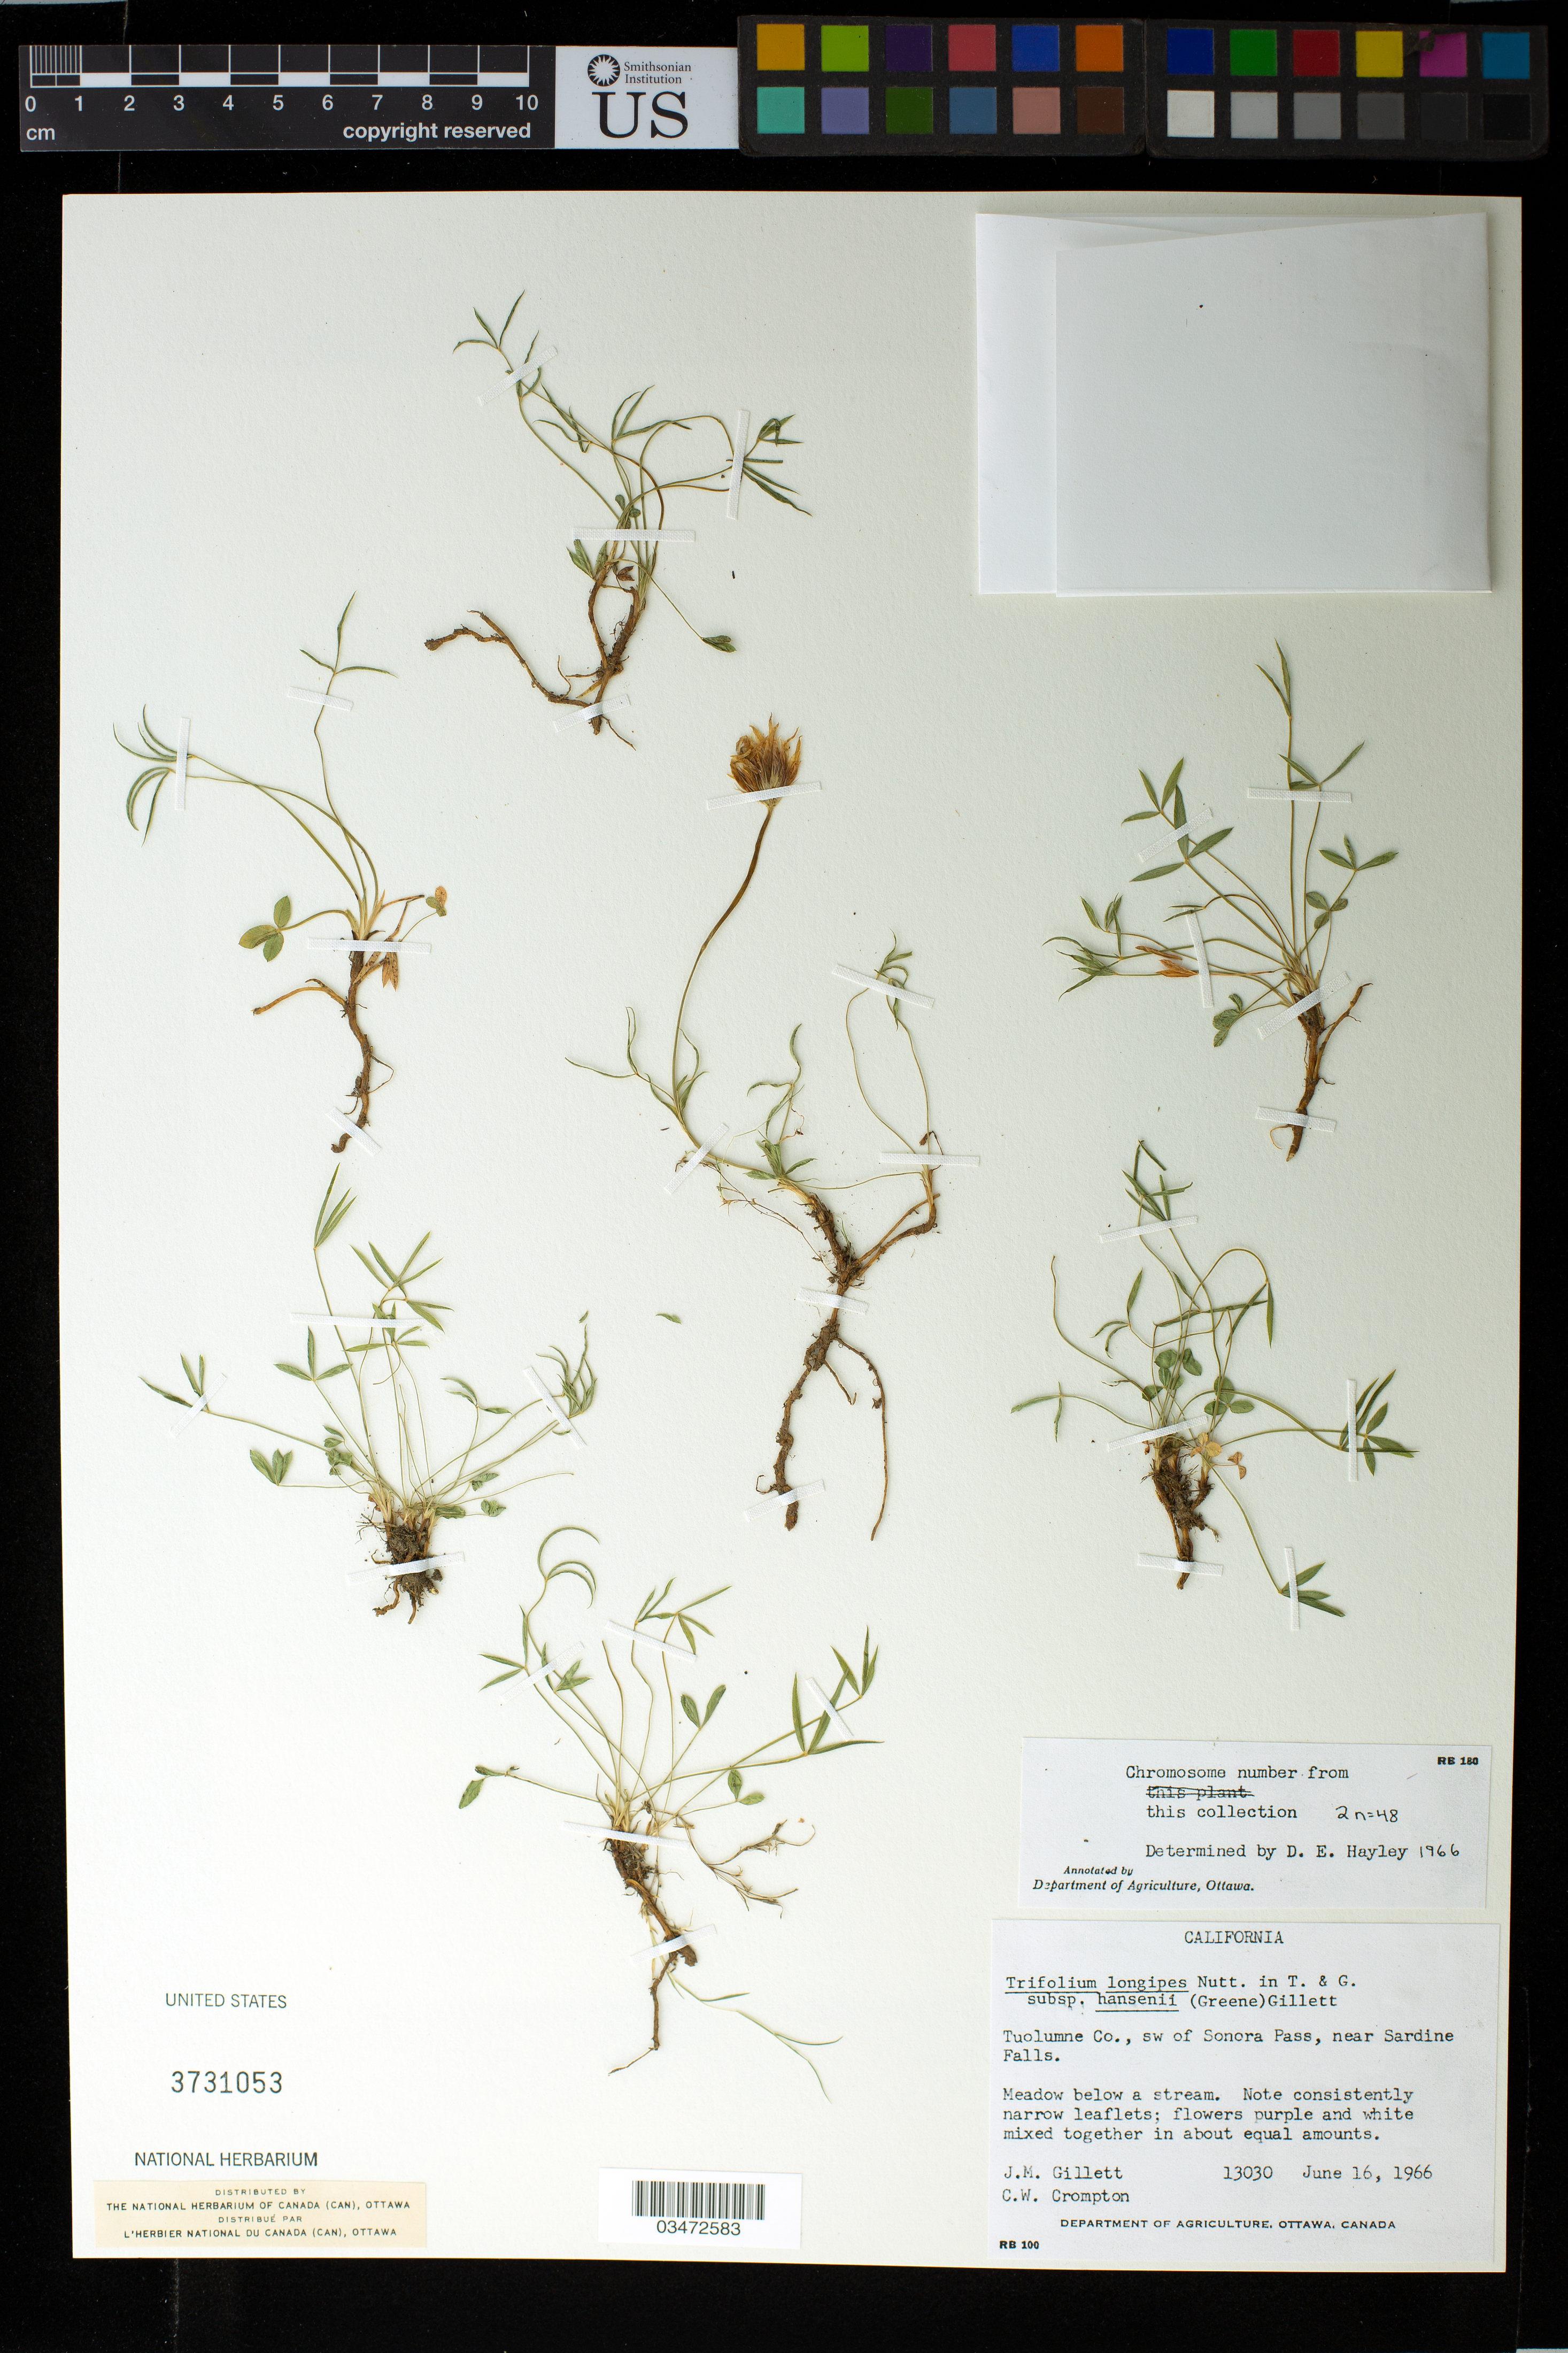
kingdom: Plantae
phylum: Tracheophyta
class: Magnoliopsida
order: Fabales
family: Fabaceae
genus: Trifolium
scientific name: Trifolium longipes subsp. hansenii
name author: (Greene) J.M. Gillett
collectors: J. Gillett & C. W. Crompton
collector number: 13030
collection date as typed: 16 Jun 1966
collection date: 1966-06-16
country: United States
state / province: California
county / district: Tuolumne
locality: Tuolumne Co., sw of Sonora Pass, near Sardine Falls.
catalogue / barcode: US 3731053